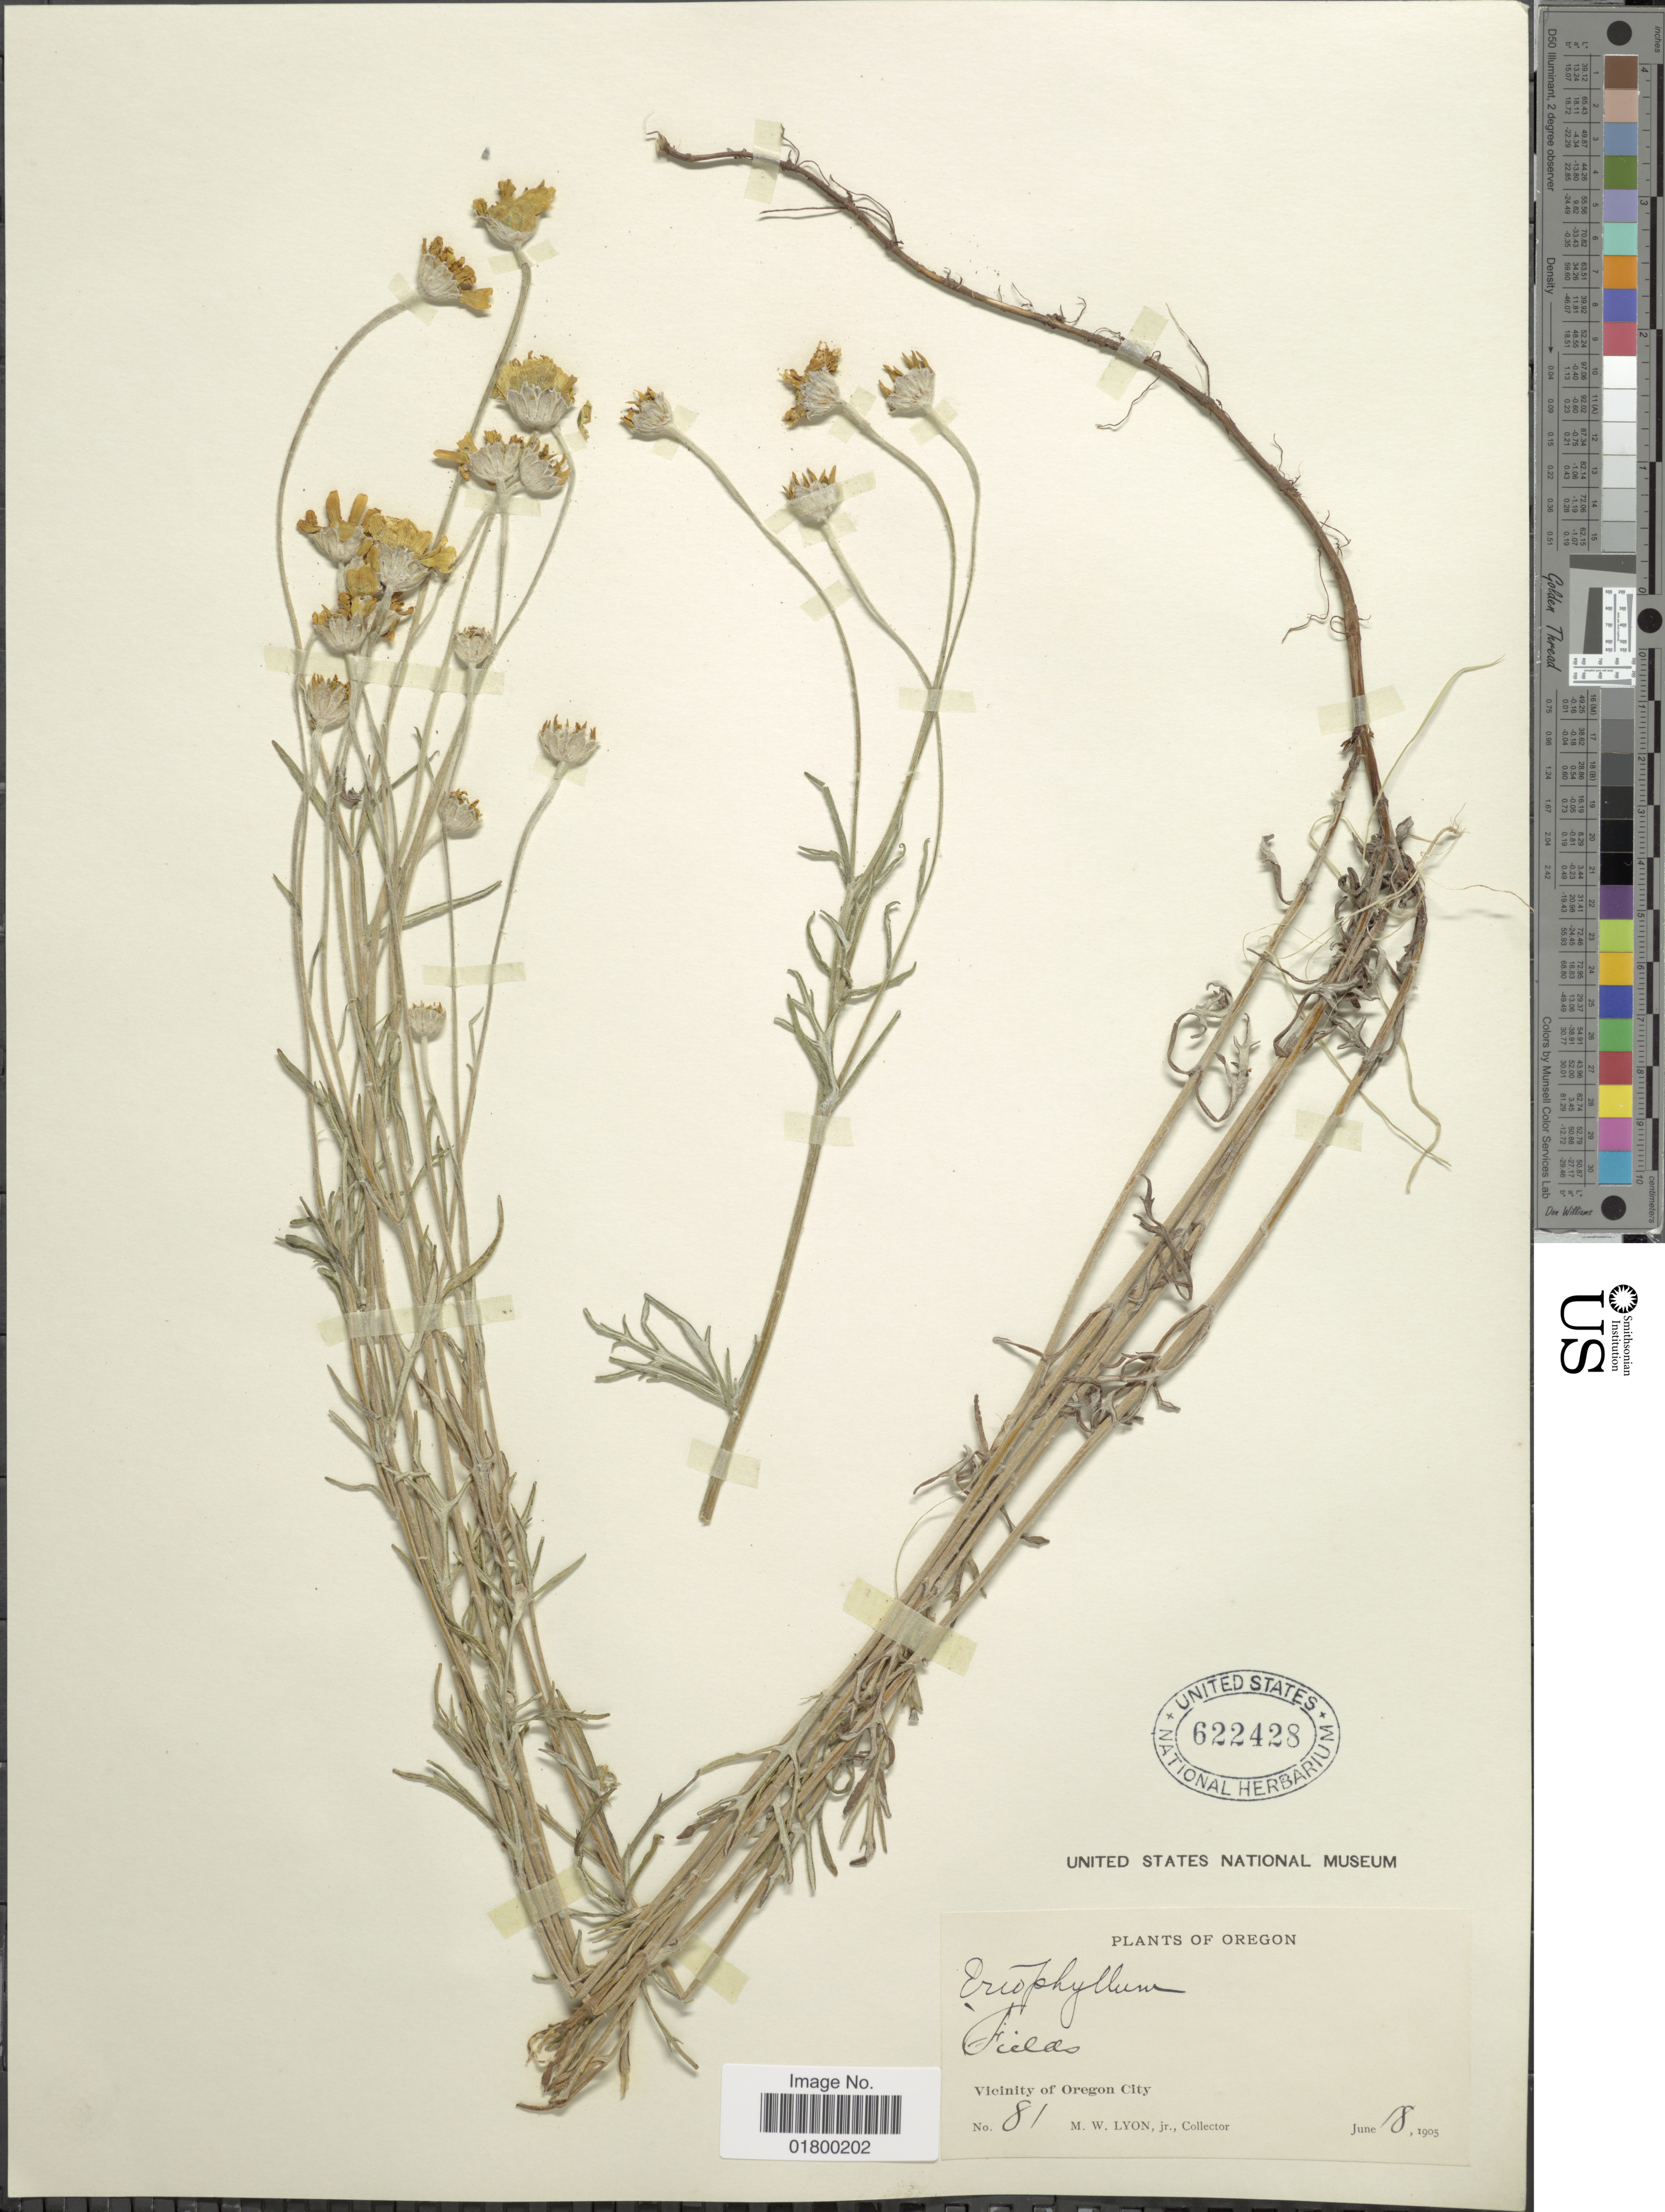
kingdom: Plantae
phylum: Tracheophyta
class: Magnoliopsida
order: Asterales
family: Asteraceae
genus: Eriophyllum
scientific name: Eriophyllum lanatum var. achillioides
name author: (DC.) Jeps.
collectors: M. Lyon Jr.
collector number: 81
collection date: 1905-06-18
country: United States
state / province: Oregon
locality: Vicinity of Oregon City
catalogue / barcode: US 622428